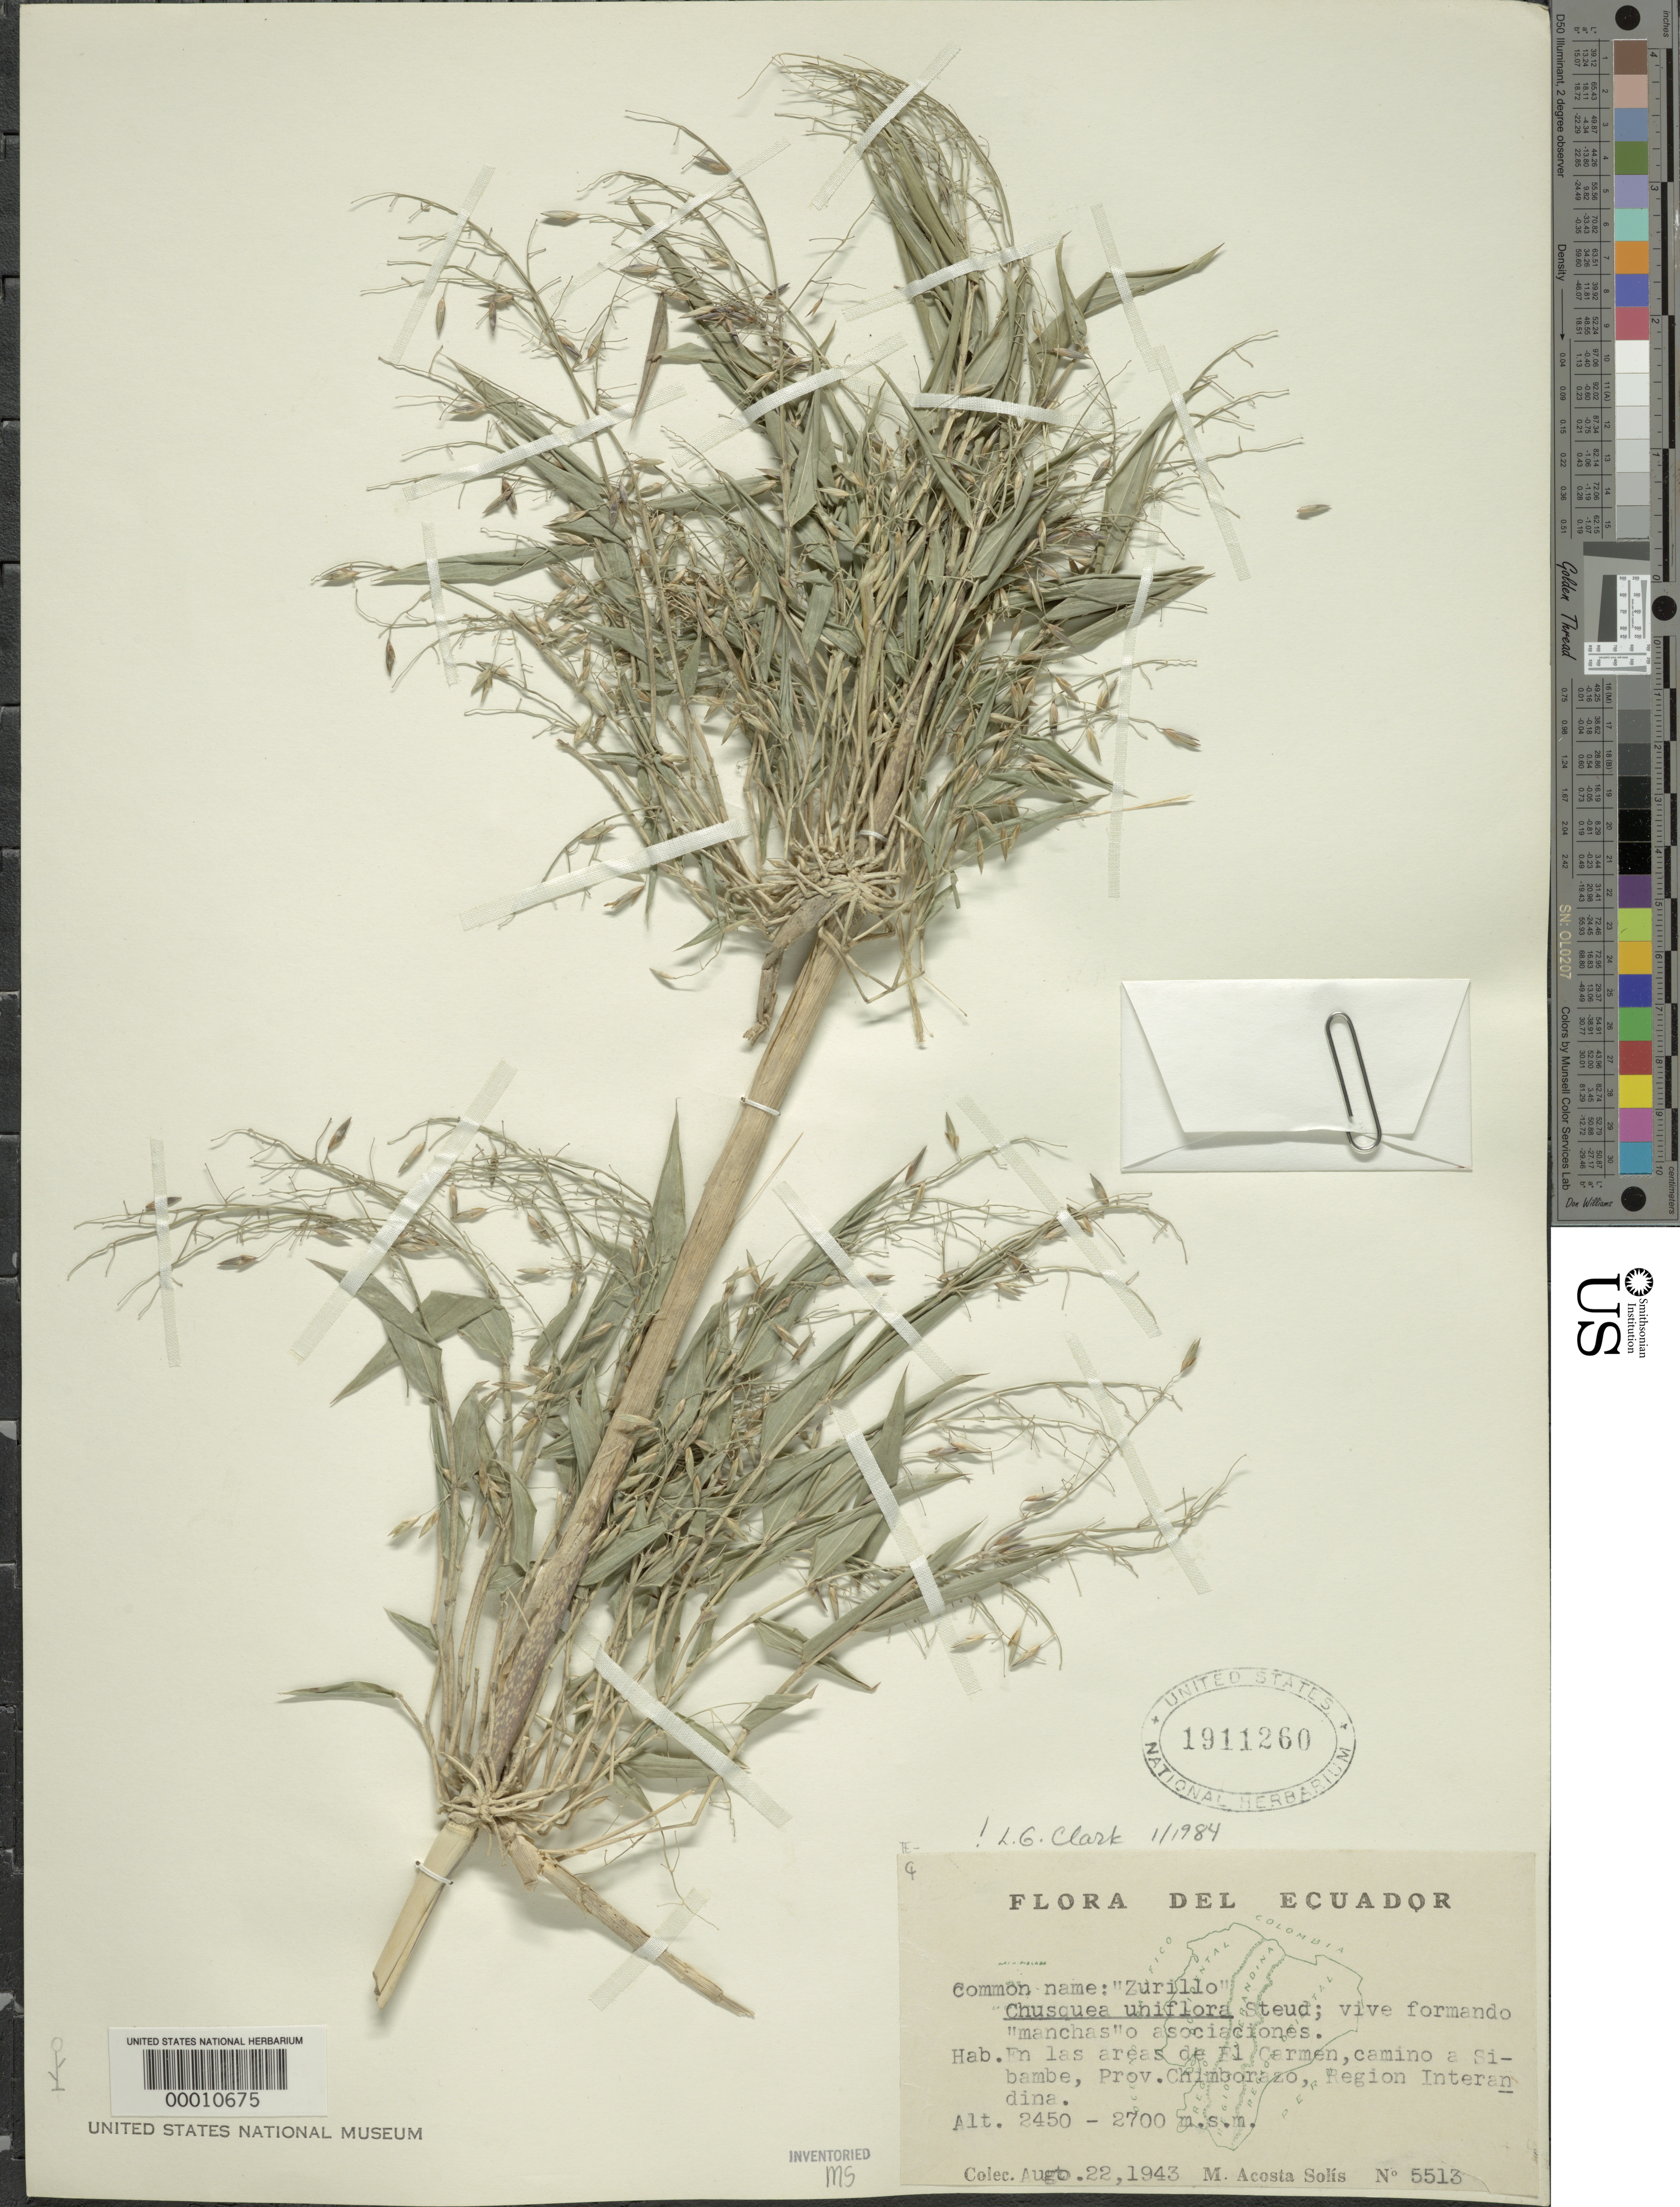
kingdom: Plantae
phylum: Tracheophyta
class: Liliopsida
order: Poales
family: Poaceae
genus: Chusquea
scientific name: Chusquea uniflora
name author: Steud.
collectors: M. Acosta Solis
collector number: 5513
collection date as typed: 22 Aug 1943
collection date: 1943-08-22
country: Ecuador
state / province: Chimborazo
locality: En las areas de el Carmen, Camino a Sibambe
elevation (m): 2450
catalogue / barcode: US 1911260